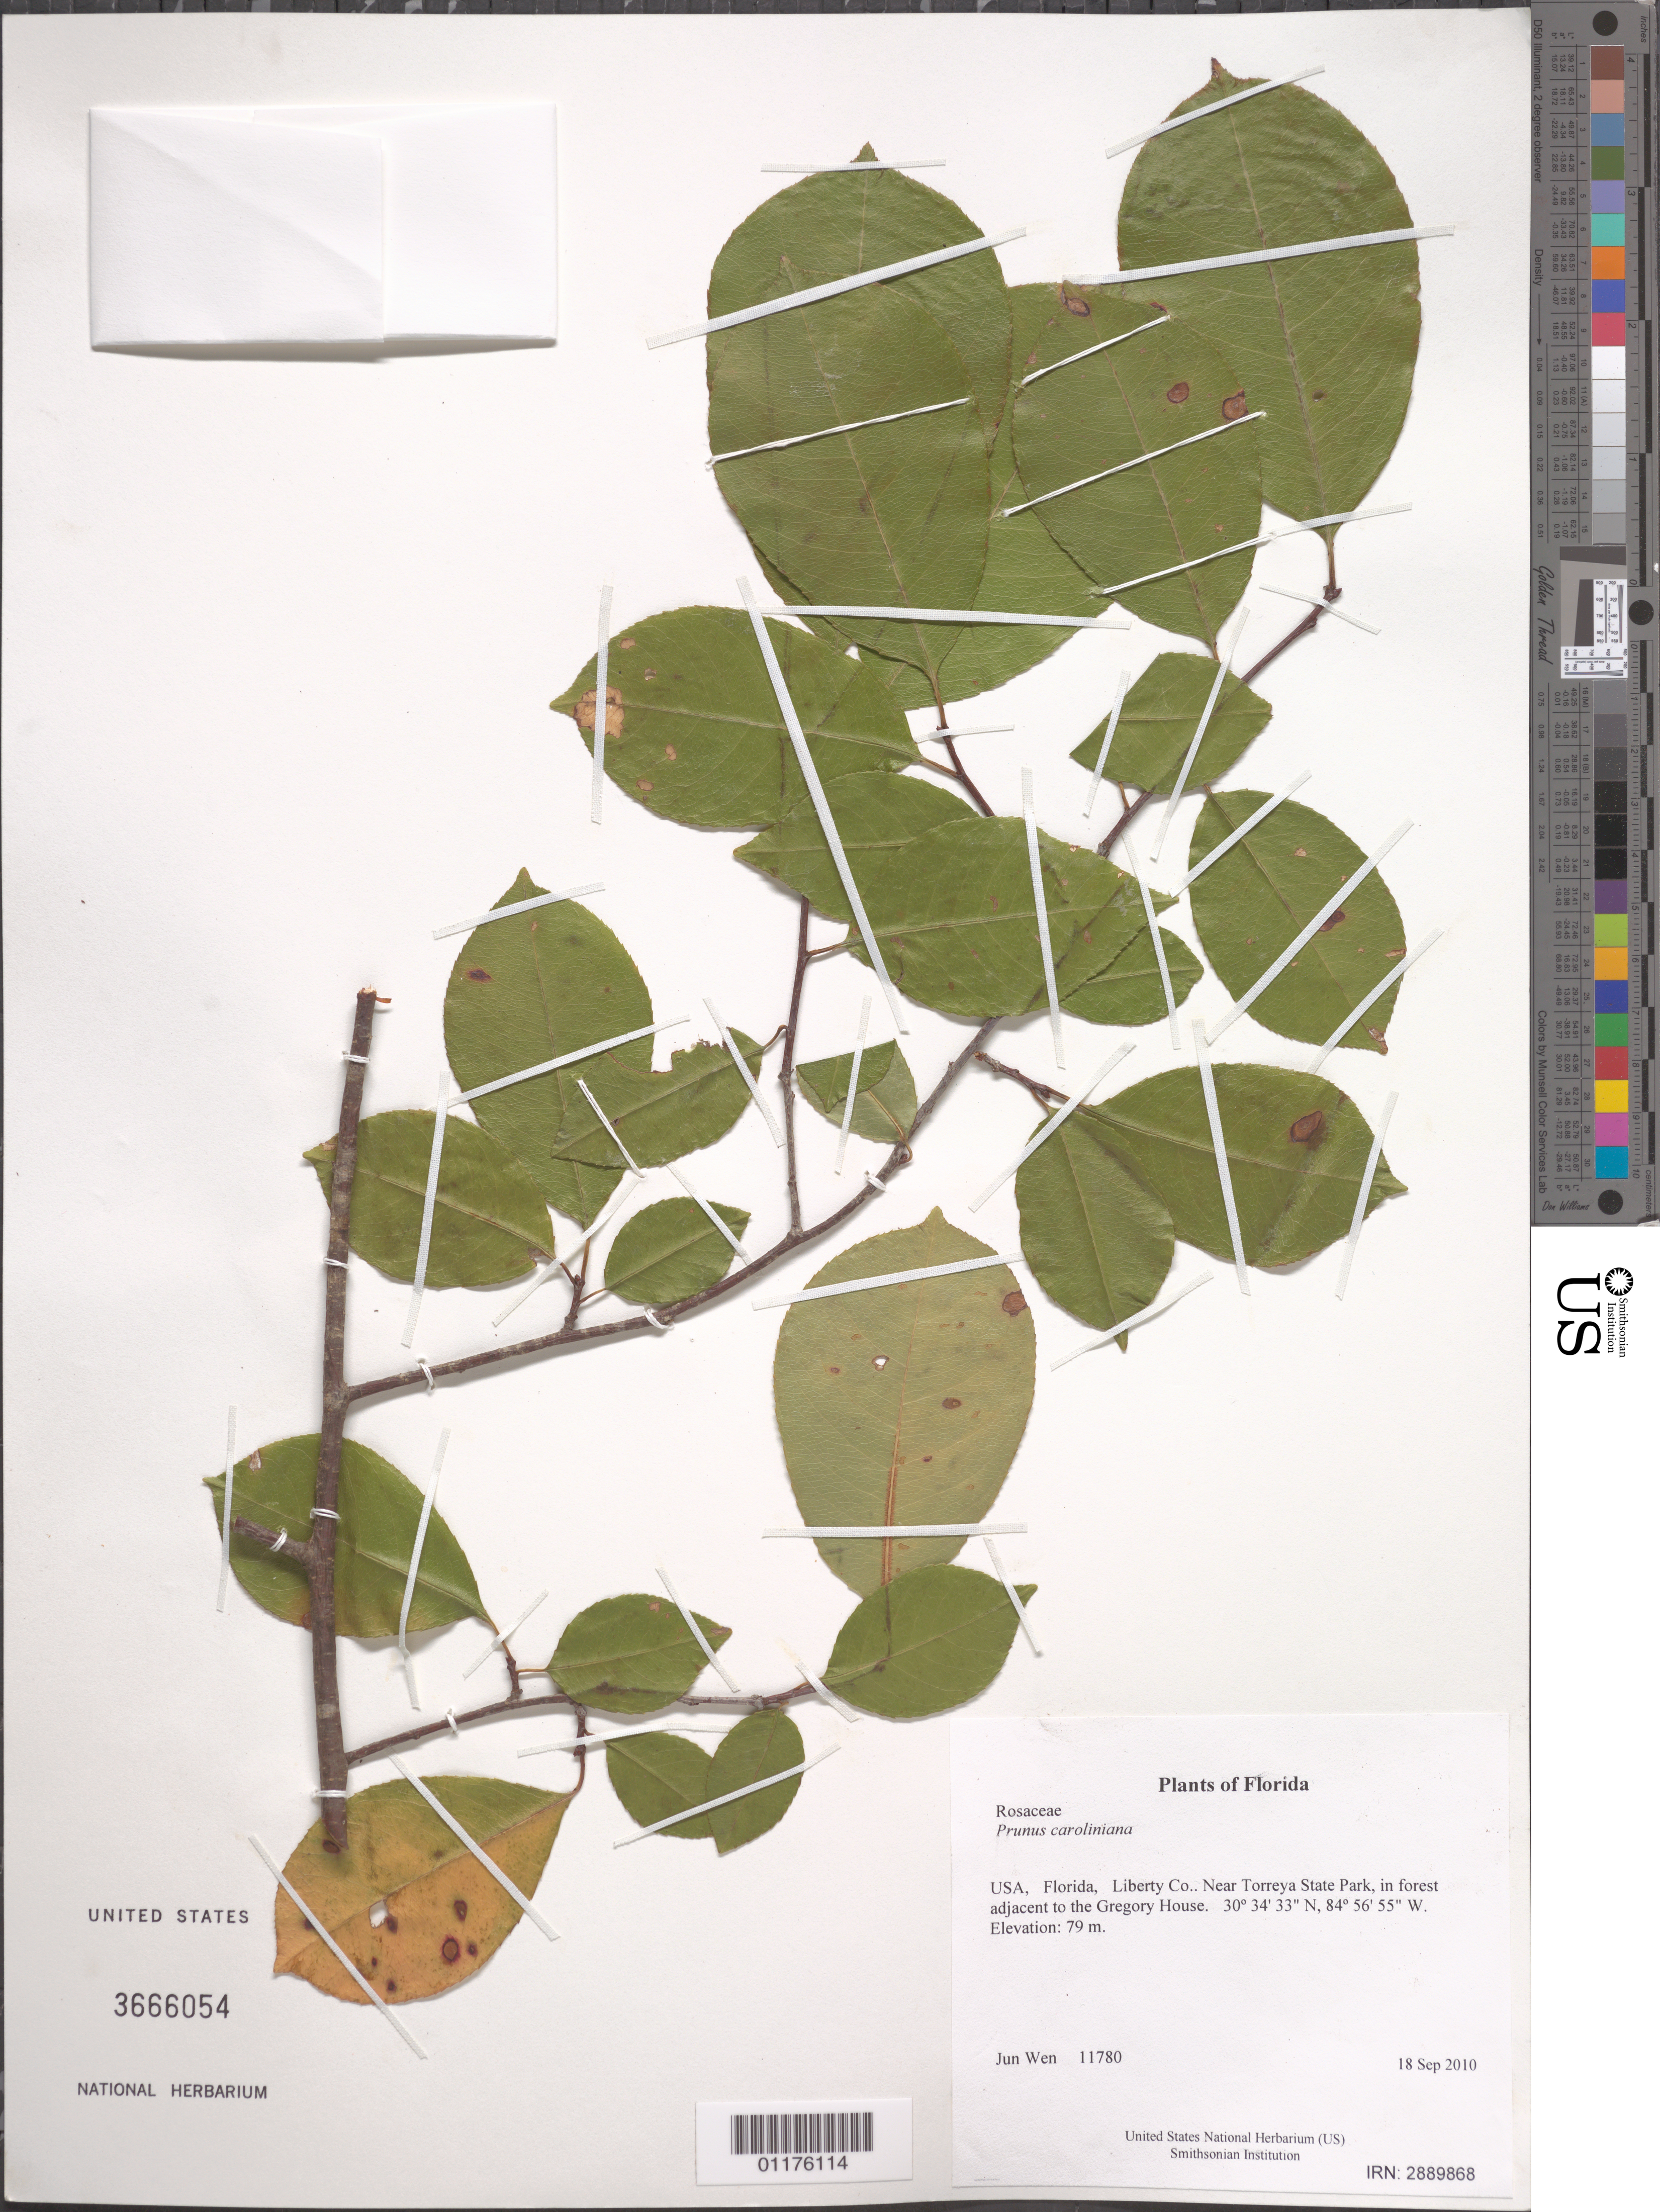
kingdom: Plantae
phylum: Tracheophyta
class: Magnoliopsida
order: Rosales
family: Rosaceae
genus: Prunus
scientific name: Prunus caroliniana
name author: (Mill.) Aiton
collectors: J. Wen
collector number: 11780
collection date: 2010-09-18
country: United States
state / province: Florida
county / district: Liberty Co.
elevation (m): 79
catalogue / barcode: US 3666054